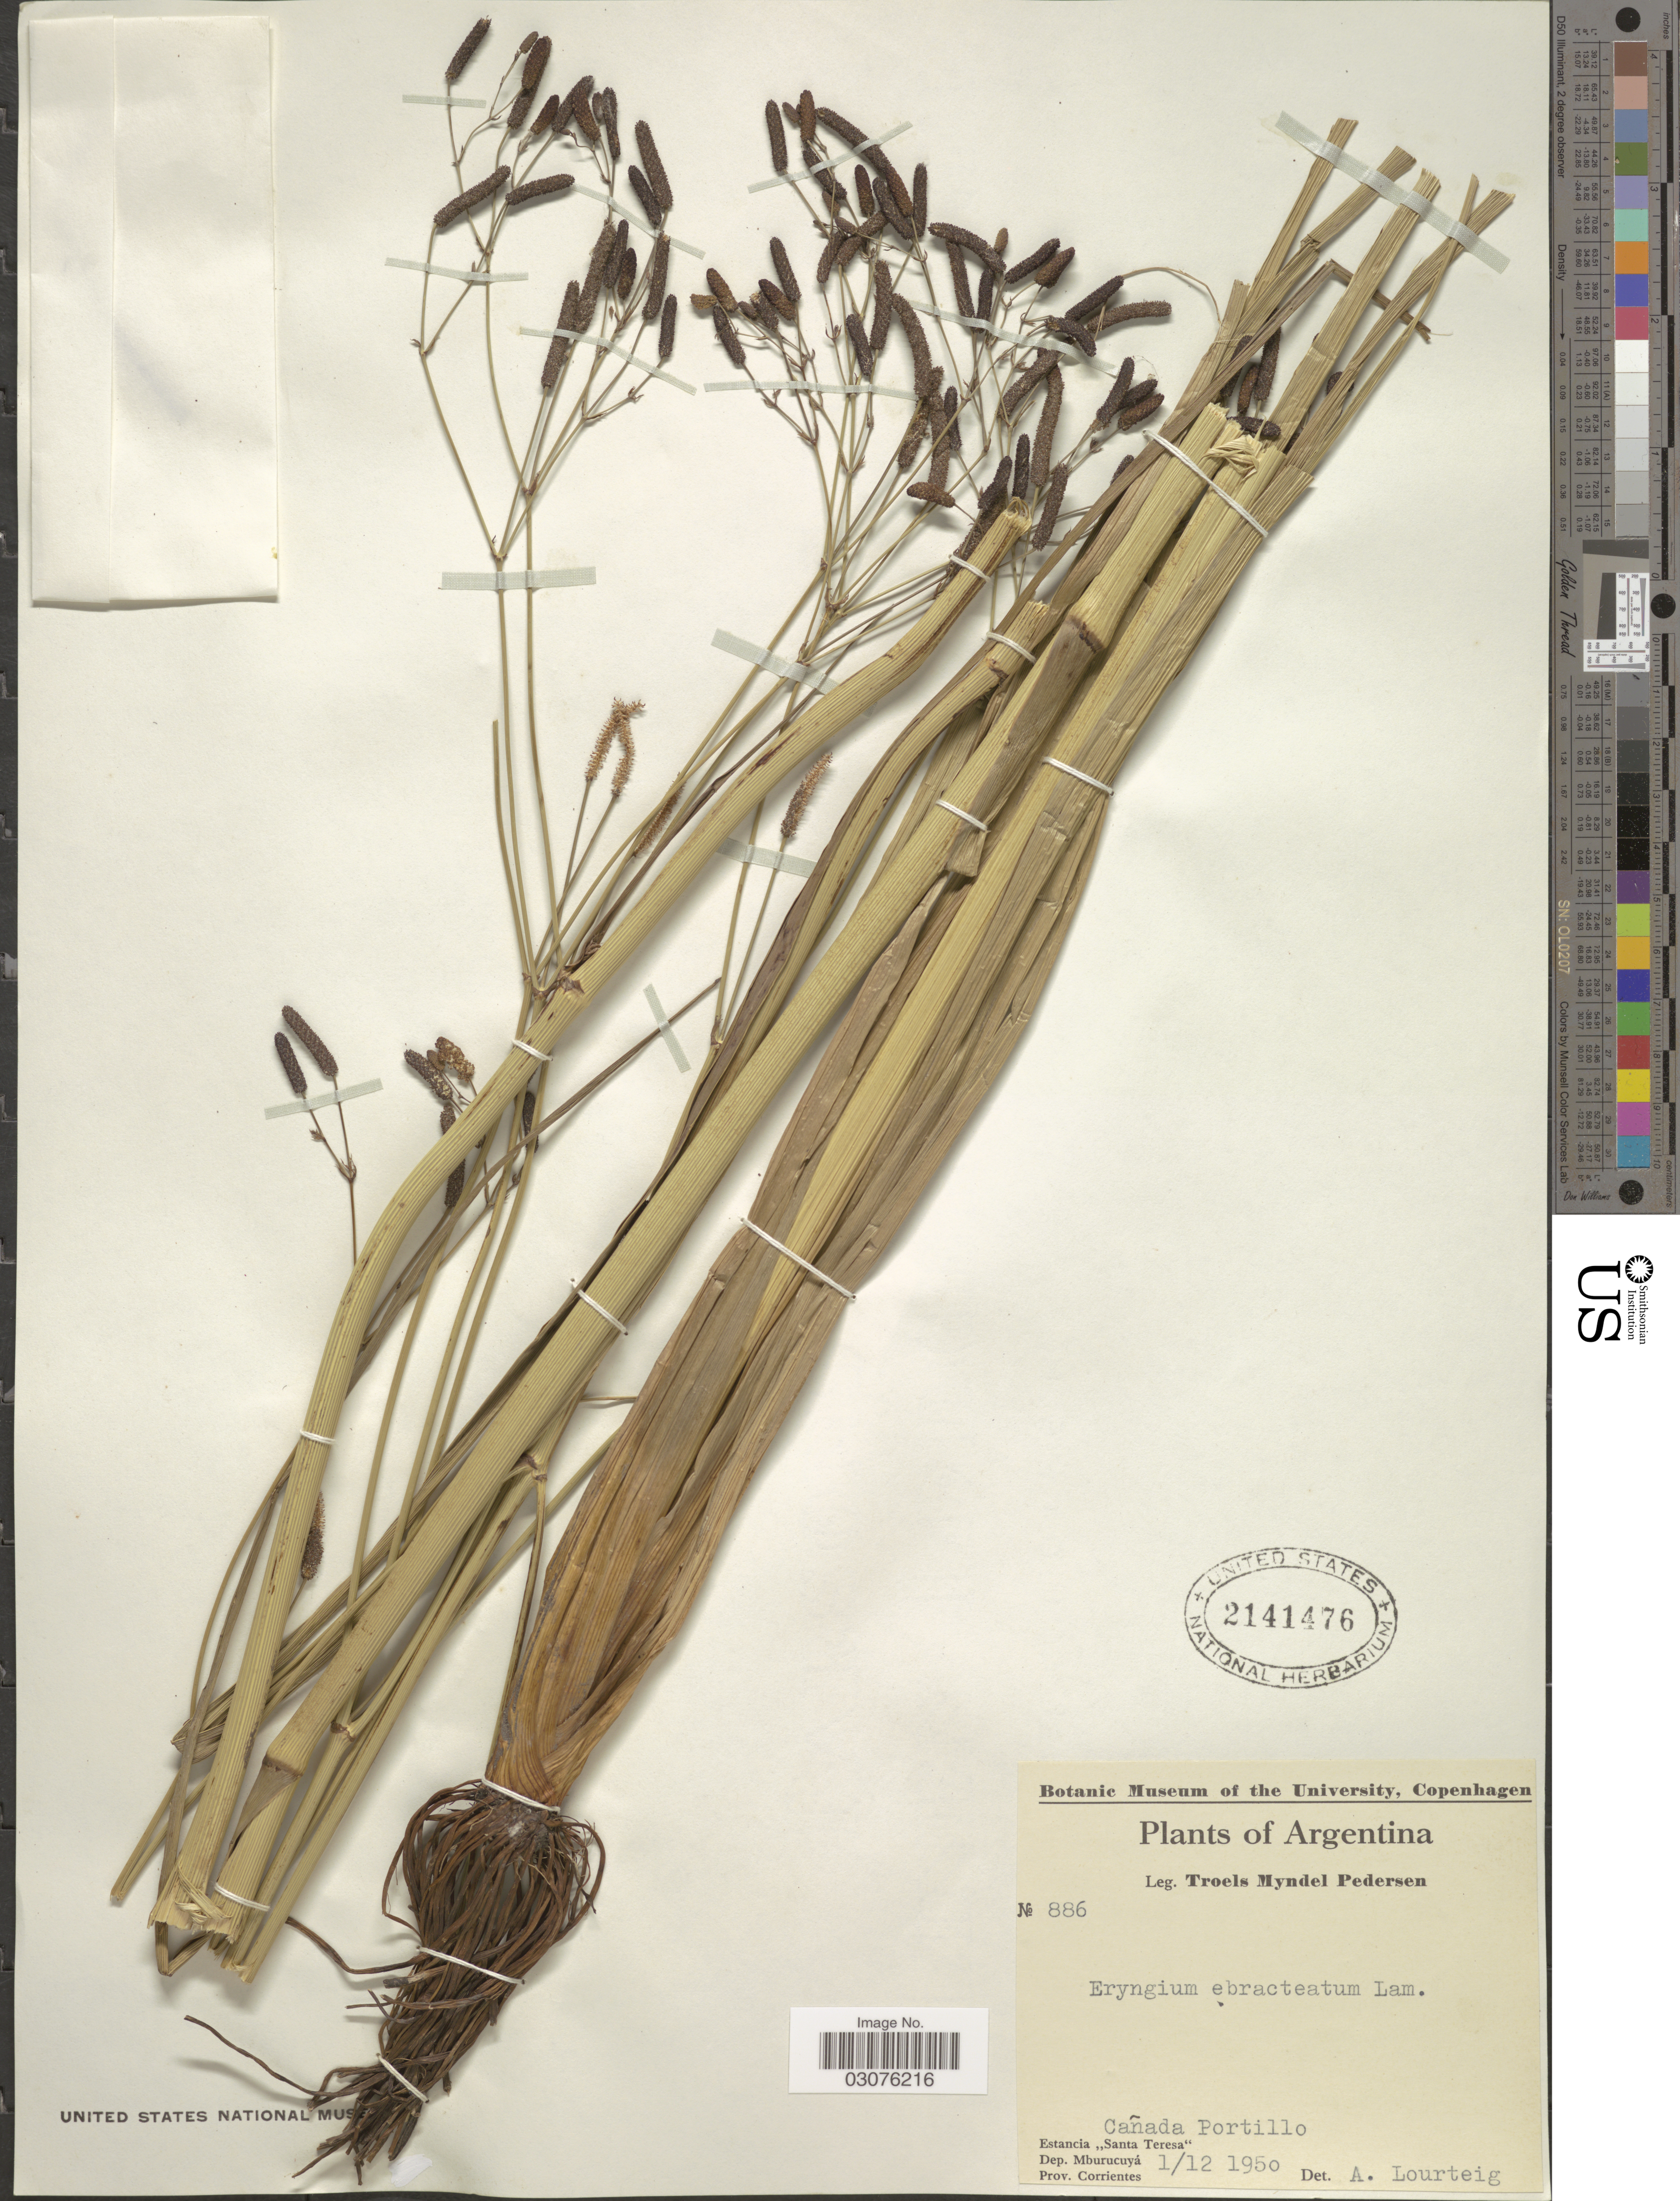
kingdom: Plantae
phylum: Tracheophyta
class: Magnoliopsida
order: Apiales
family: Apiaceae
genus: Eryngium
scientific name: Eryngium ebracteatum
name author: Lam.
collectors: T. Pederson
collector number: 886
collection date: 1950-12-01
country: Argentina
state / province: Corrientes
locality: Cañada Portillo. Estancia "Santa Teresa". Dep. Mburucuyá.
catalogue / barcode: US 2141476